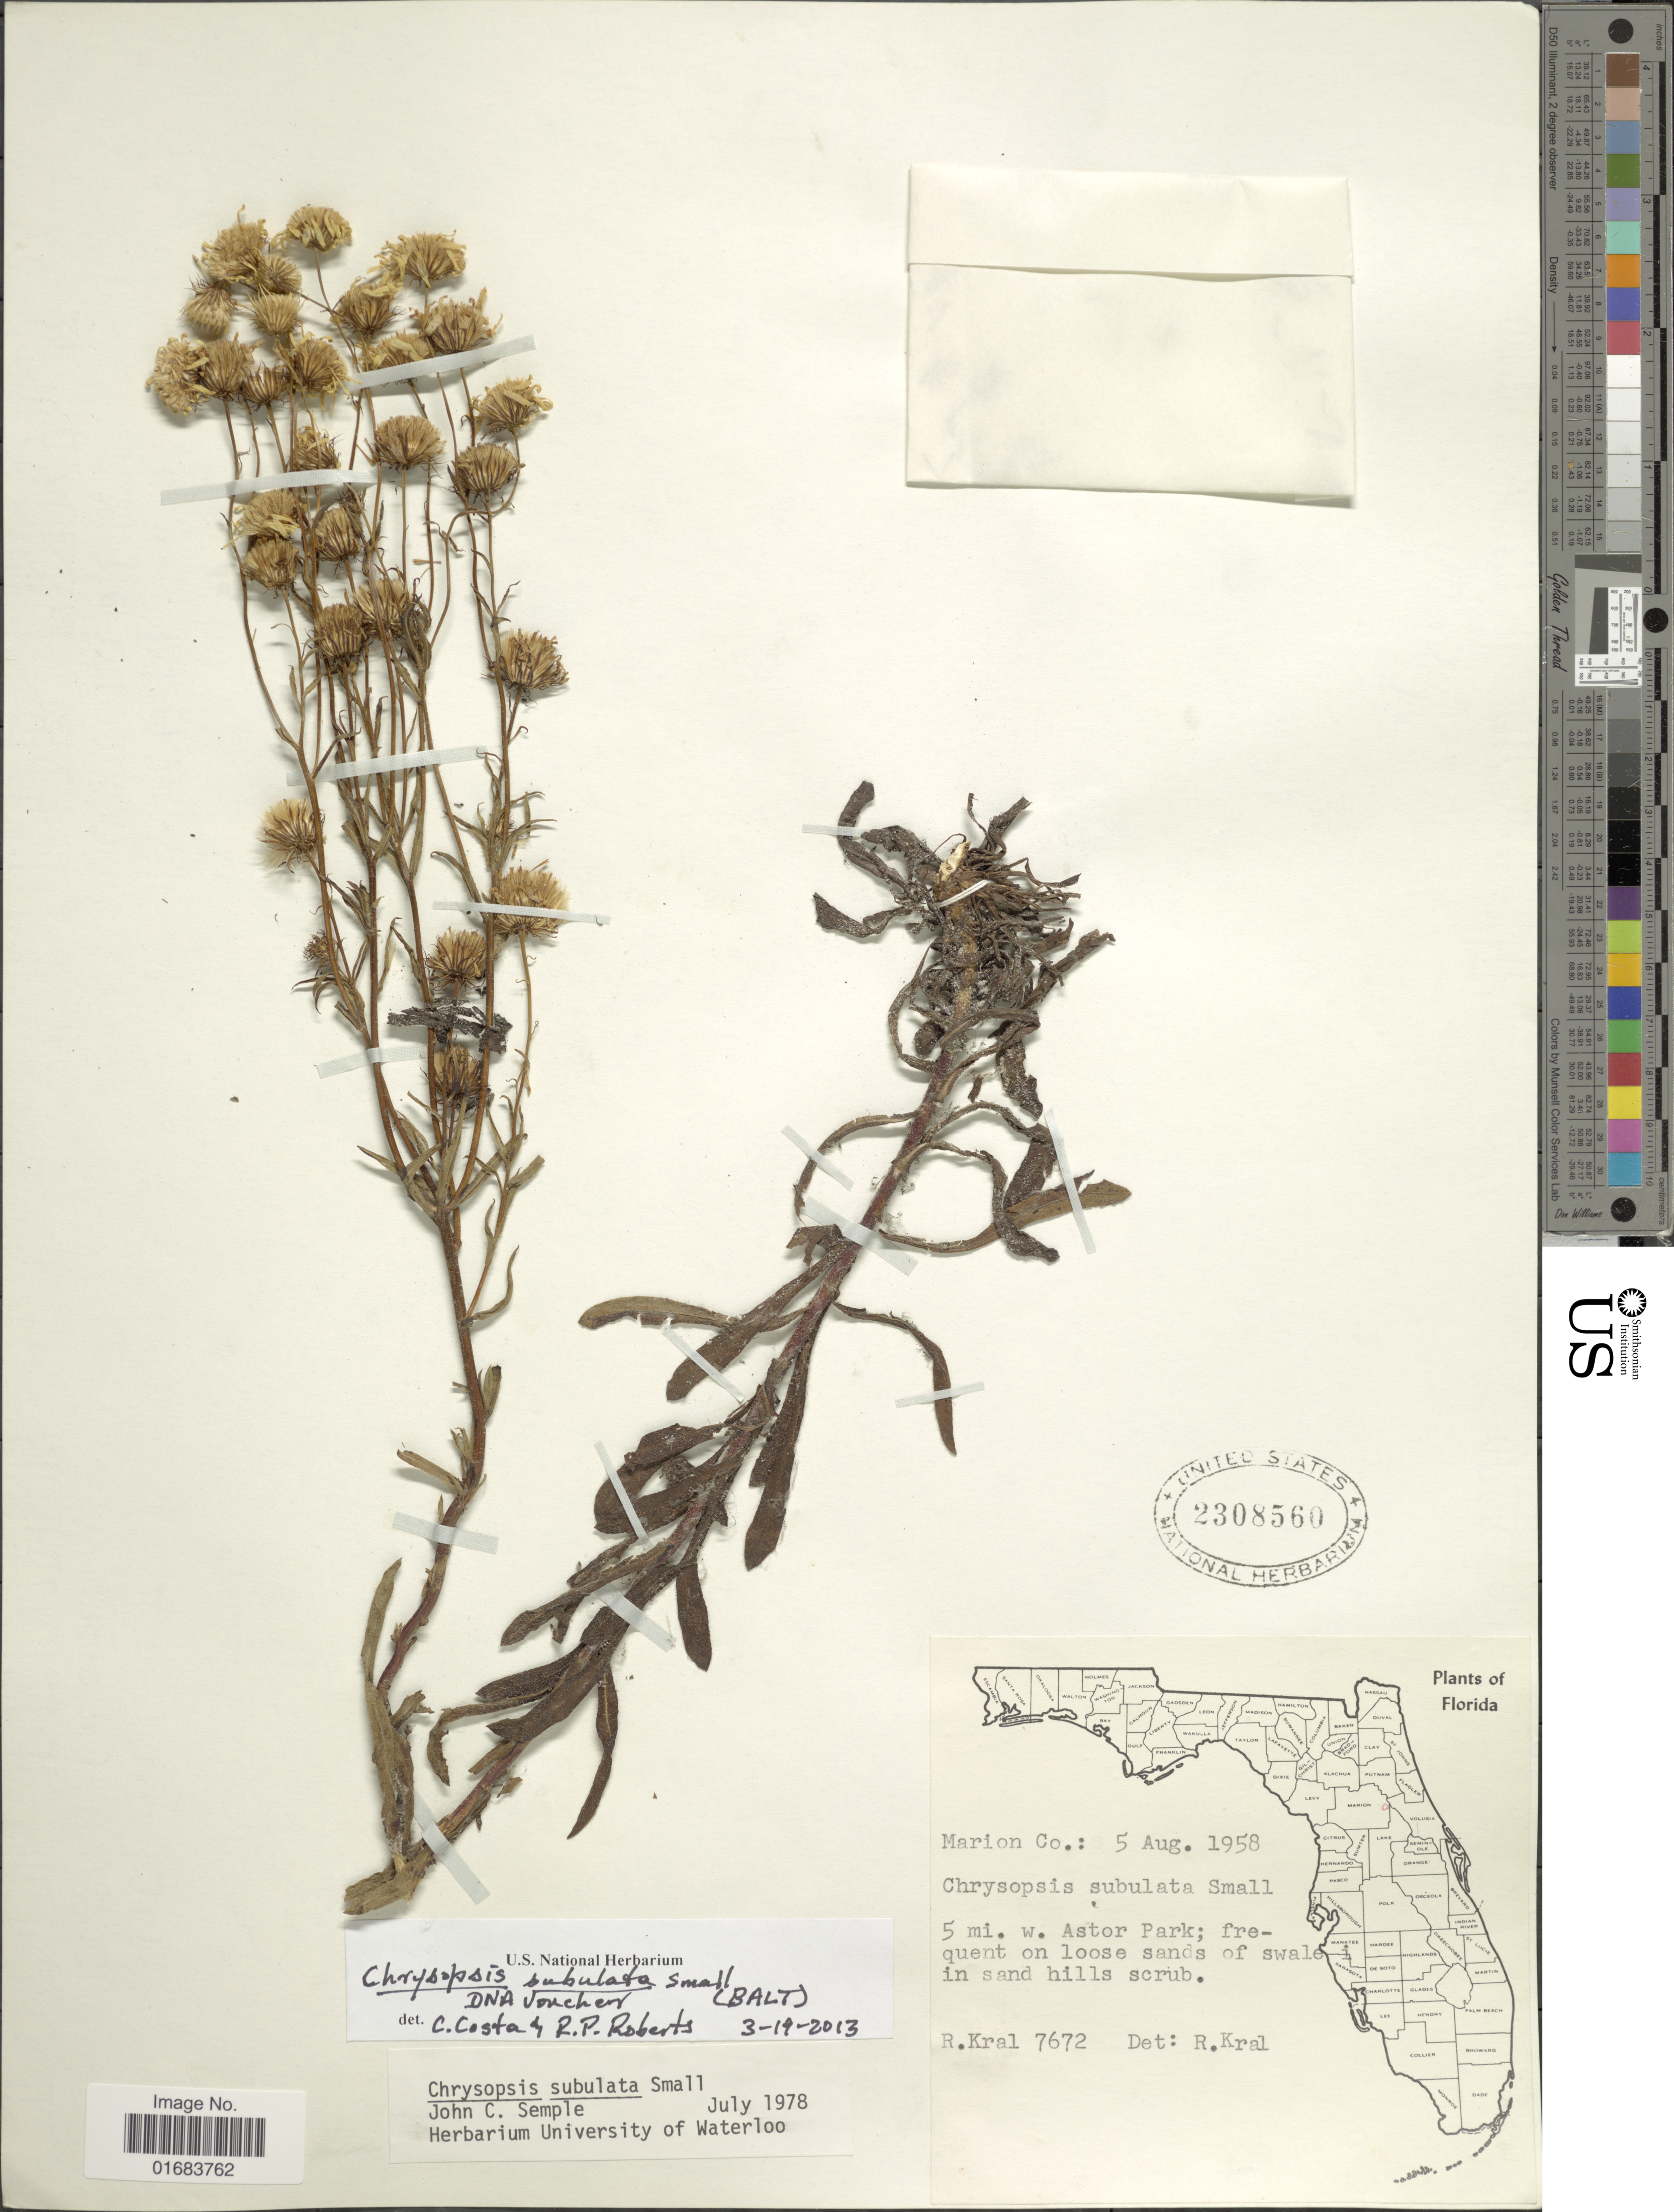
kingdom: Plantae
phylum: Tracheophyta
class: Magnoliopsida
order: Asterales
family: Asteraceae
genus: Chrysopsis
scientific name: Chrysopsis subulata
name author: Small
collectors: R. Kral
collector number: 7672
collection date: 1859-08-05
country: United States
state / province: Florida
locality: Marion Co.: 5 mi. w. Astor Park.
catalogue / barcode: US 2308560